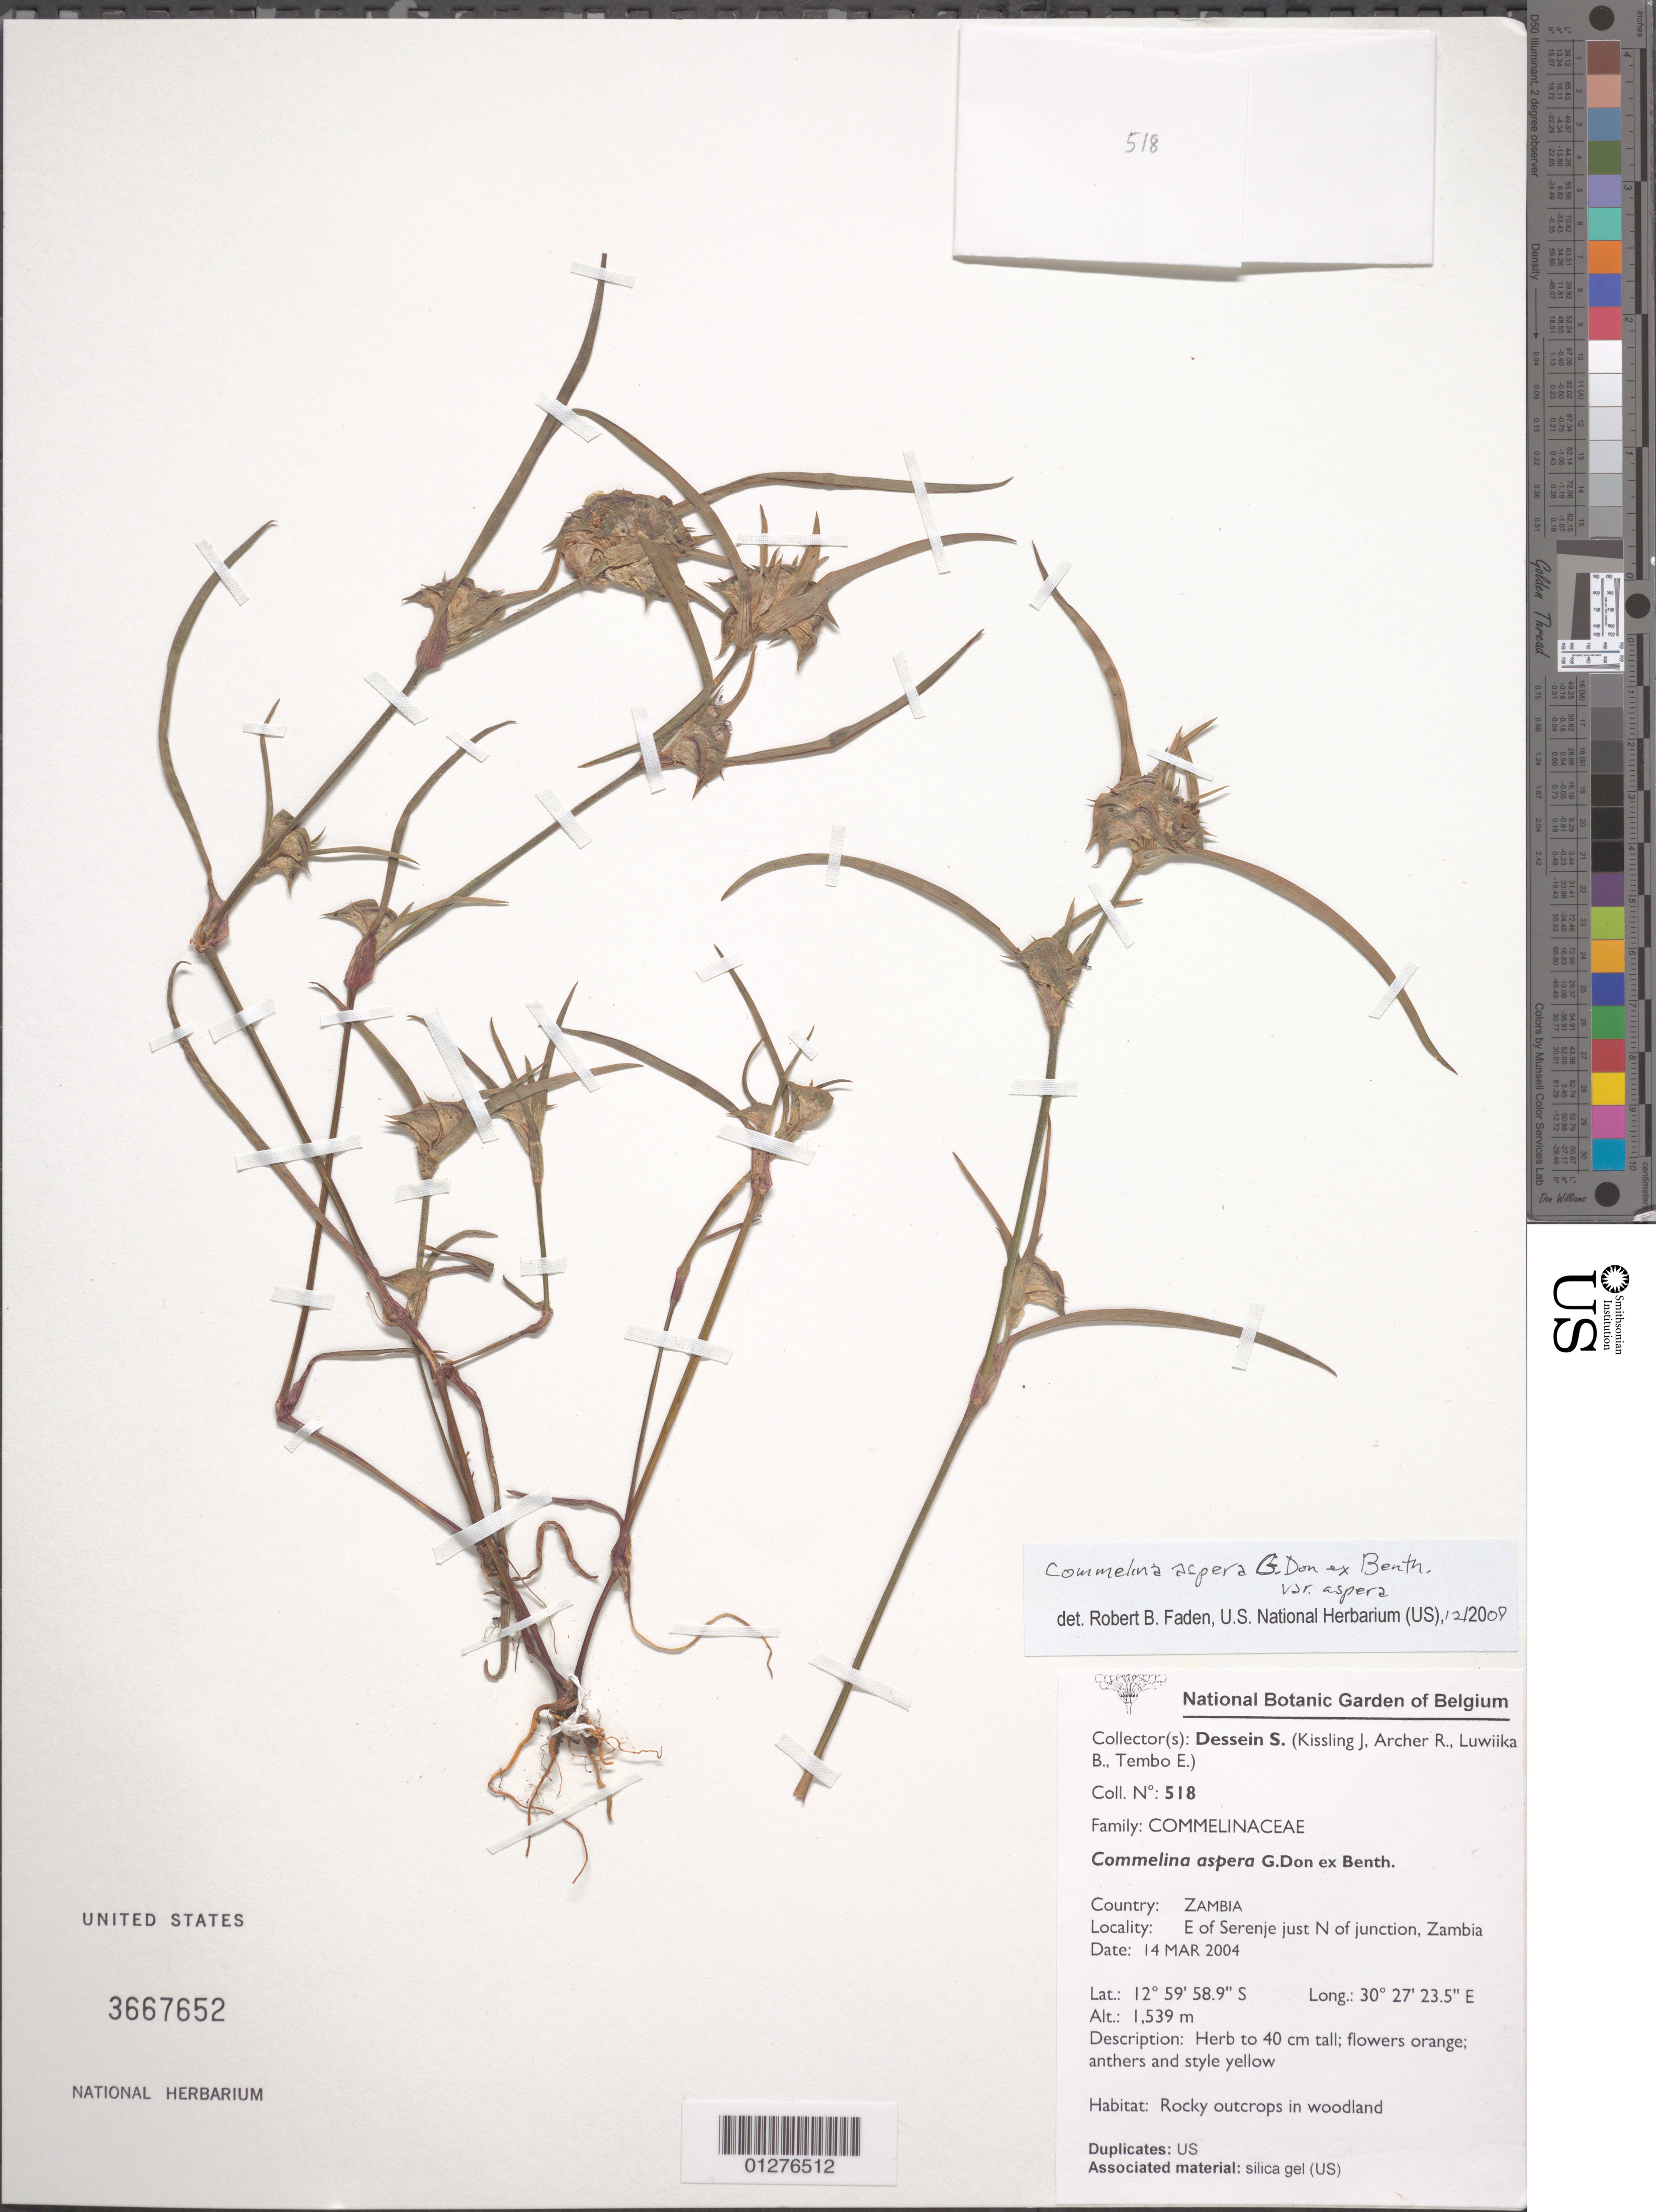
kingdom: Plantae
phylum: Tracheophyta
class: Liliopsida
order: Commelinales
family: Commelinaceae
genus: Commelina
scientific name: Commelina aspera var. aspera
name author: G. Don ex Benth.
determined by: Faden, Robert B., (US), Smithsonian Institution - National Museum of Natural History (UNITED STATES)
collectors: S. Dessein et al.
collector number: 518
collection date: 2004-03-14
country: Zambia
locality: E of Serenje just N of junction, Zambia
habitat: Rocky outcrops in woodland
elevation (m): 1539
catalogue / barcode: US 3667652